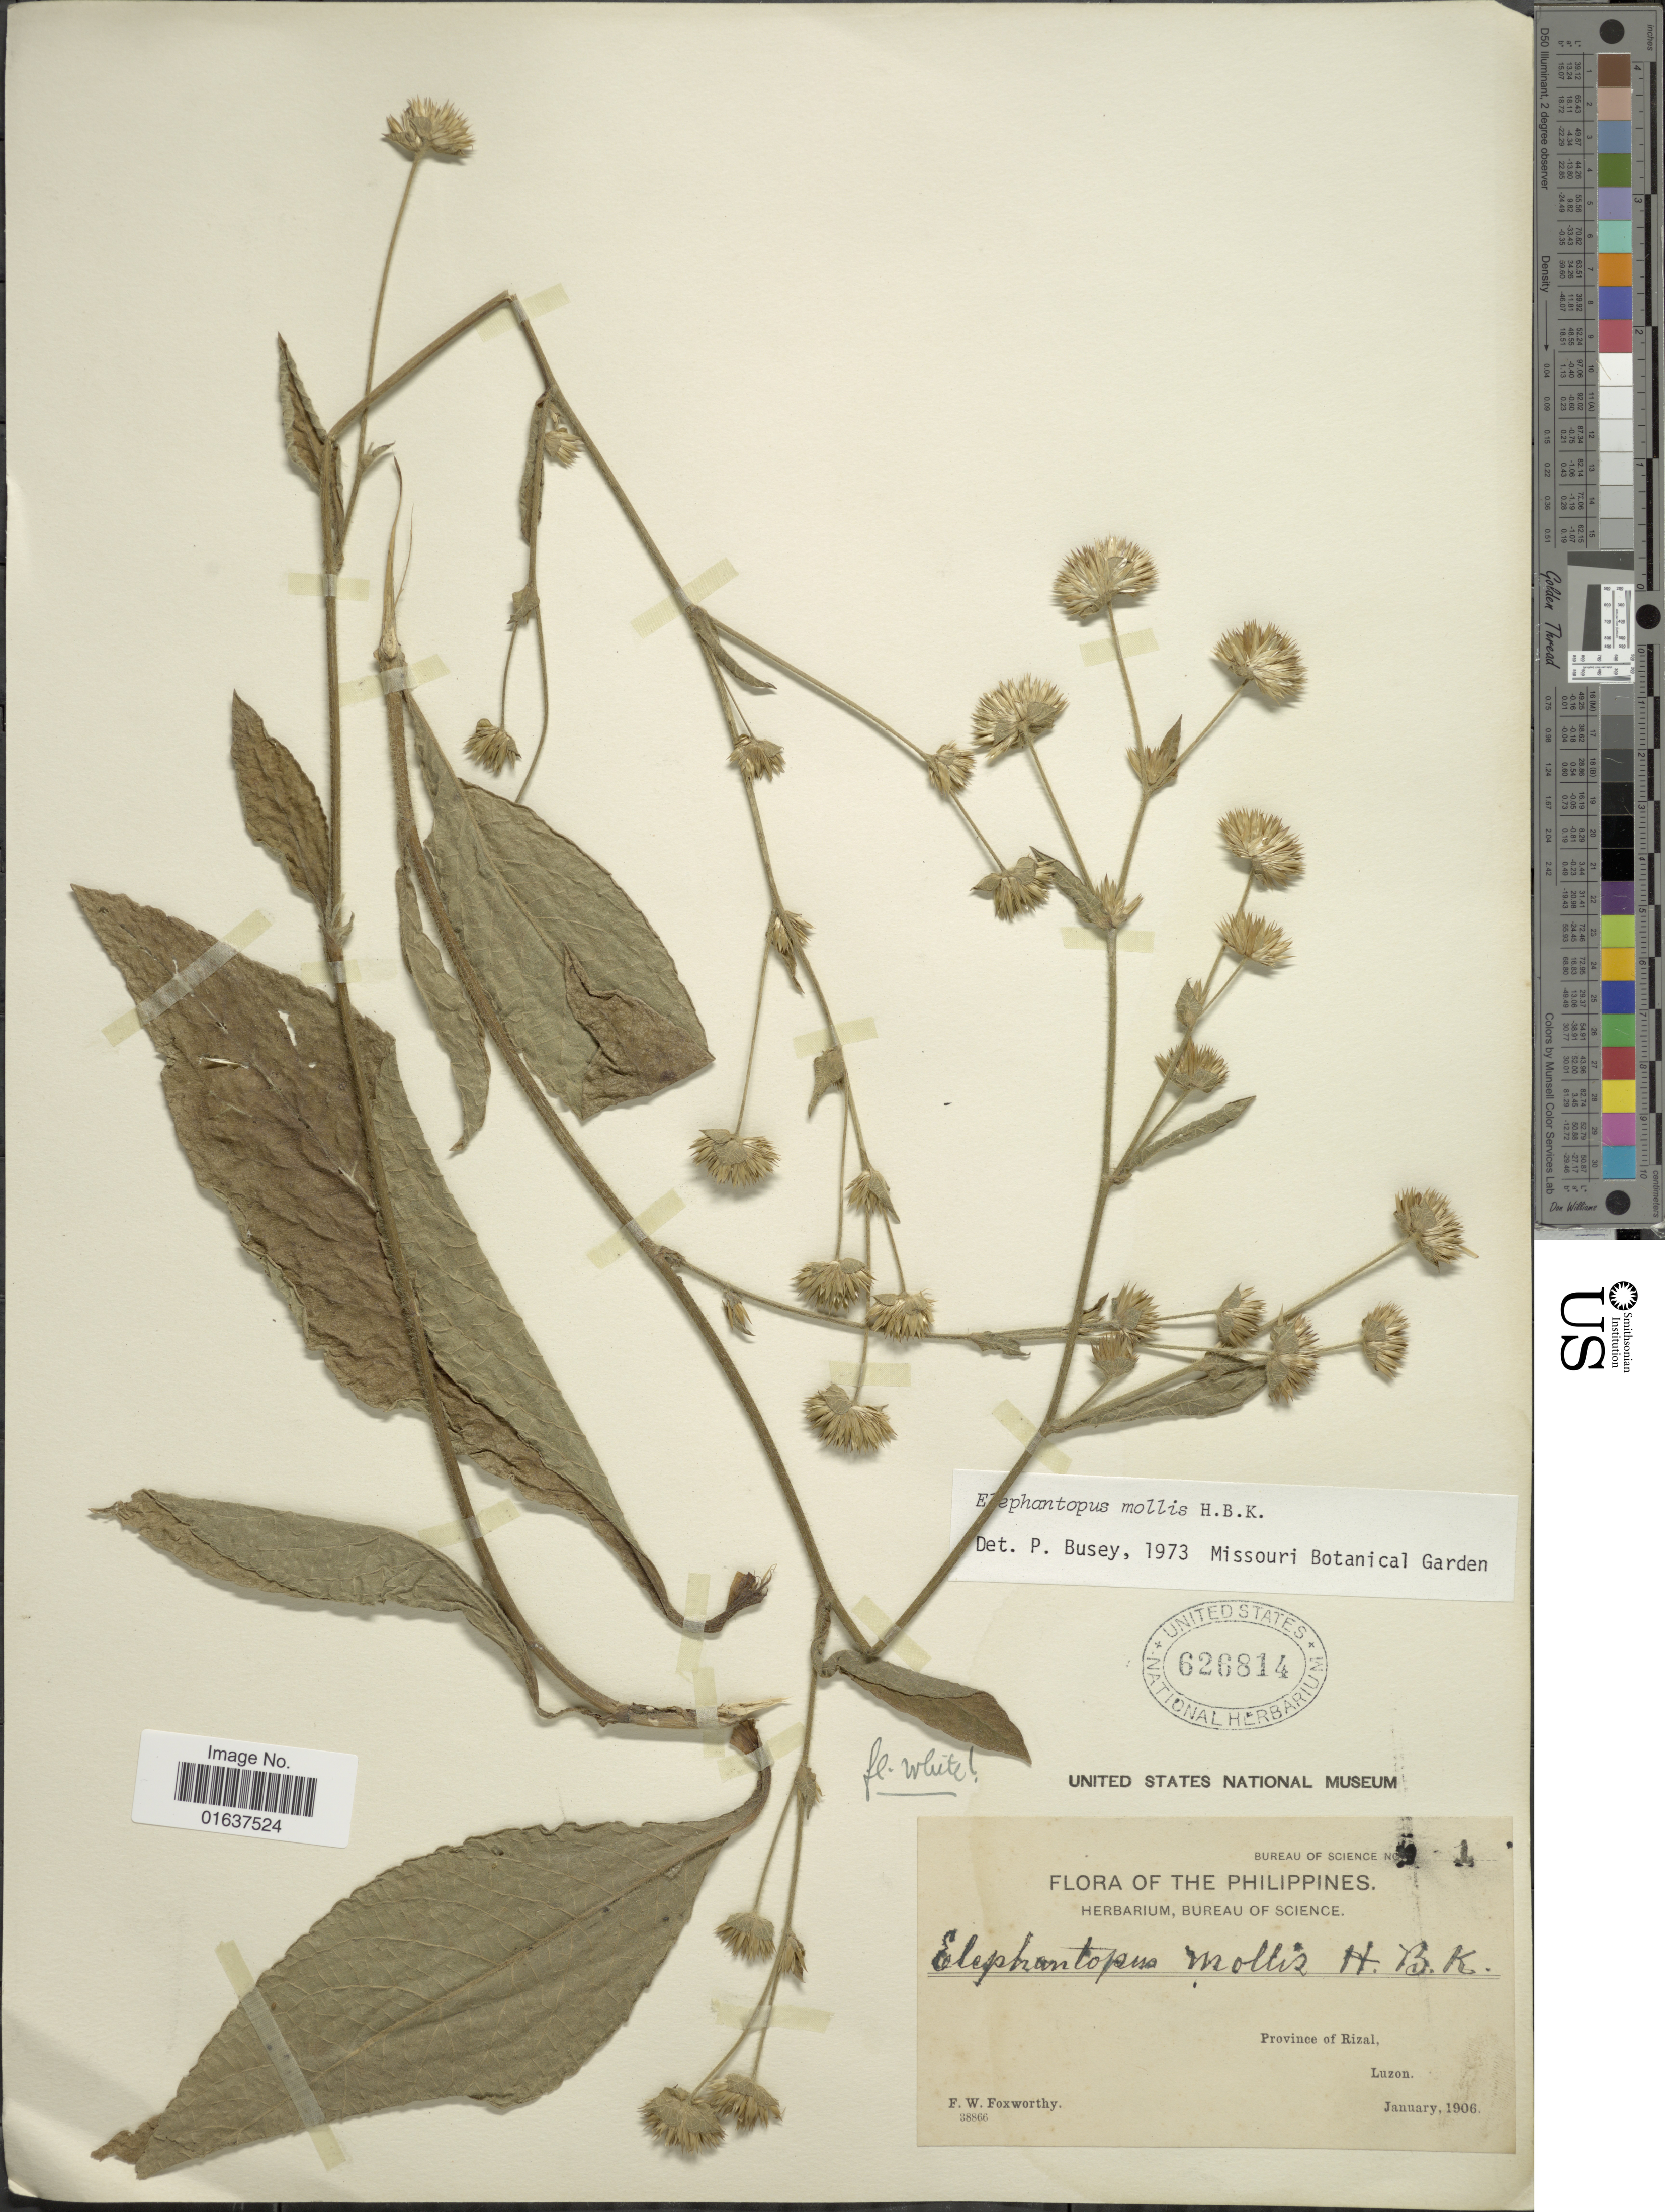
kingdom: Plantae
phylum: Tracheophyta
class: Magnoliopsida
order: Asterales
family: Asteraceae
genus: Elephantopus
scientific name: Elephantopus mollis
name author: Kunth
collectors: F. W. Foxworthy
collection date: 1906-01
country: Philippines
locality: Province of Rizal, Luzon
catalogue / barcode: US 626814